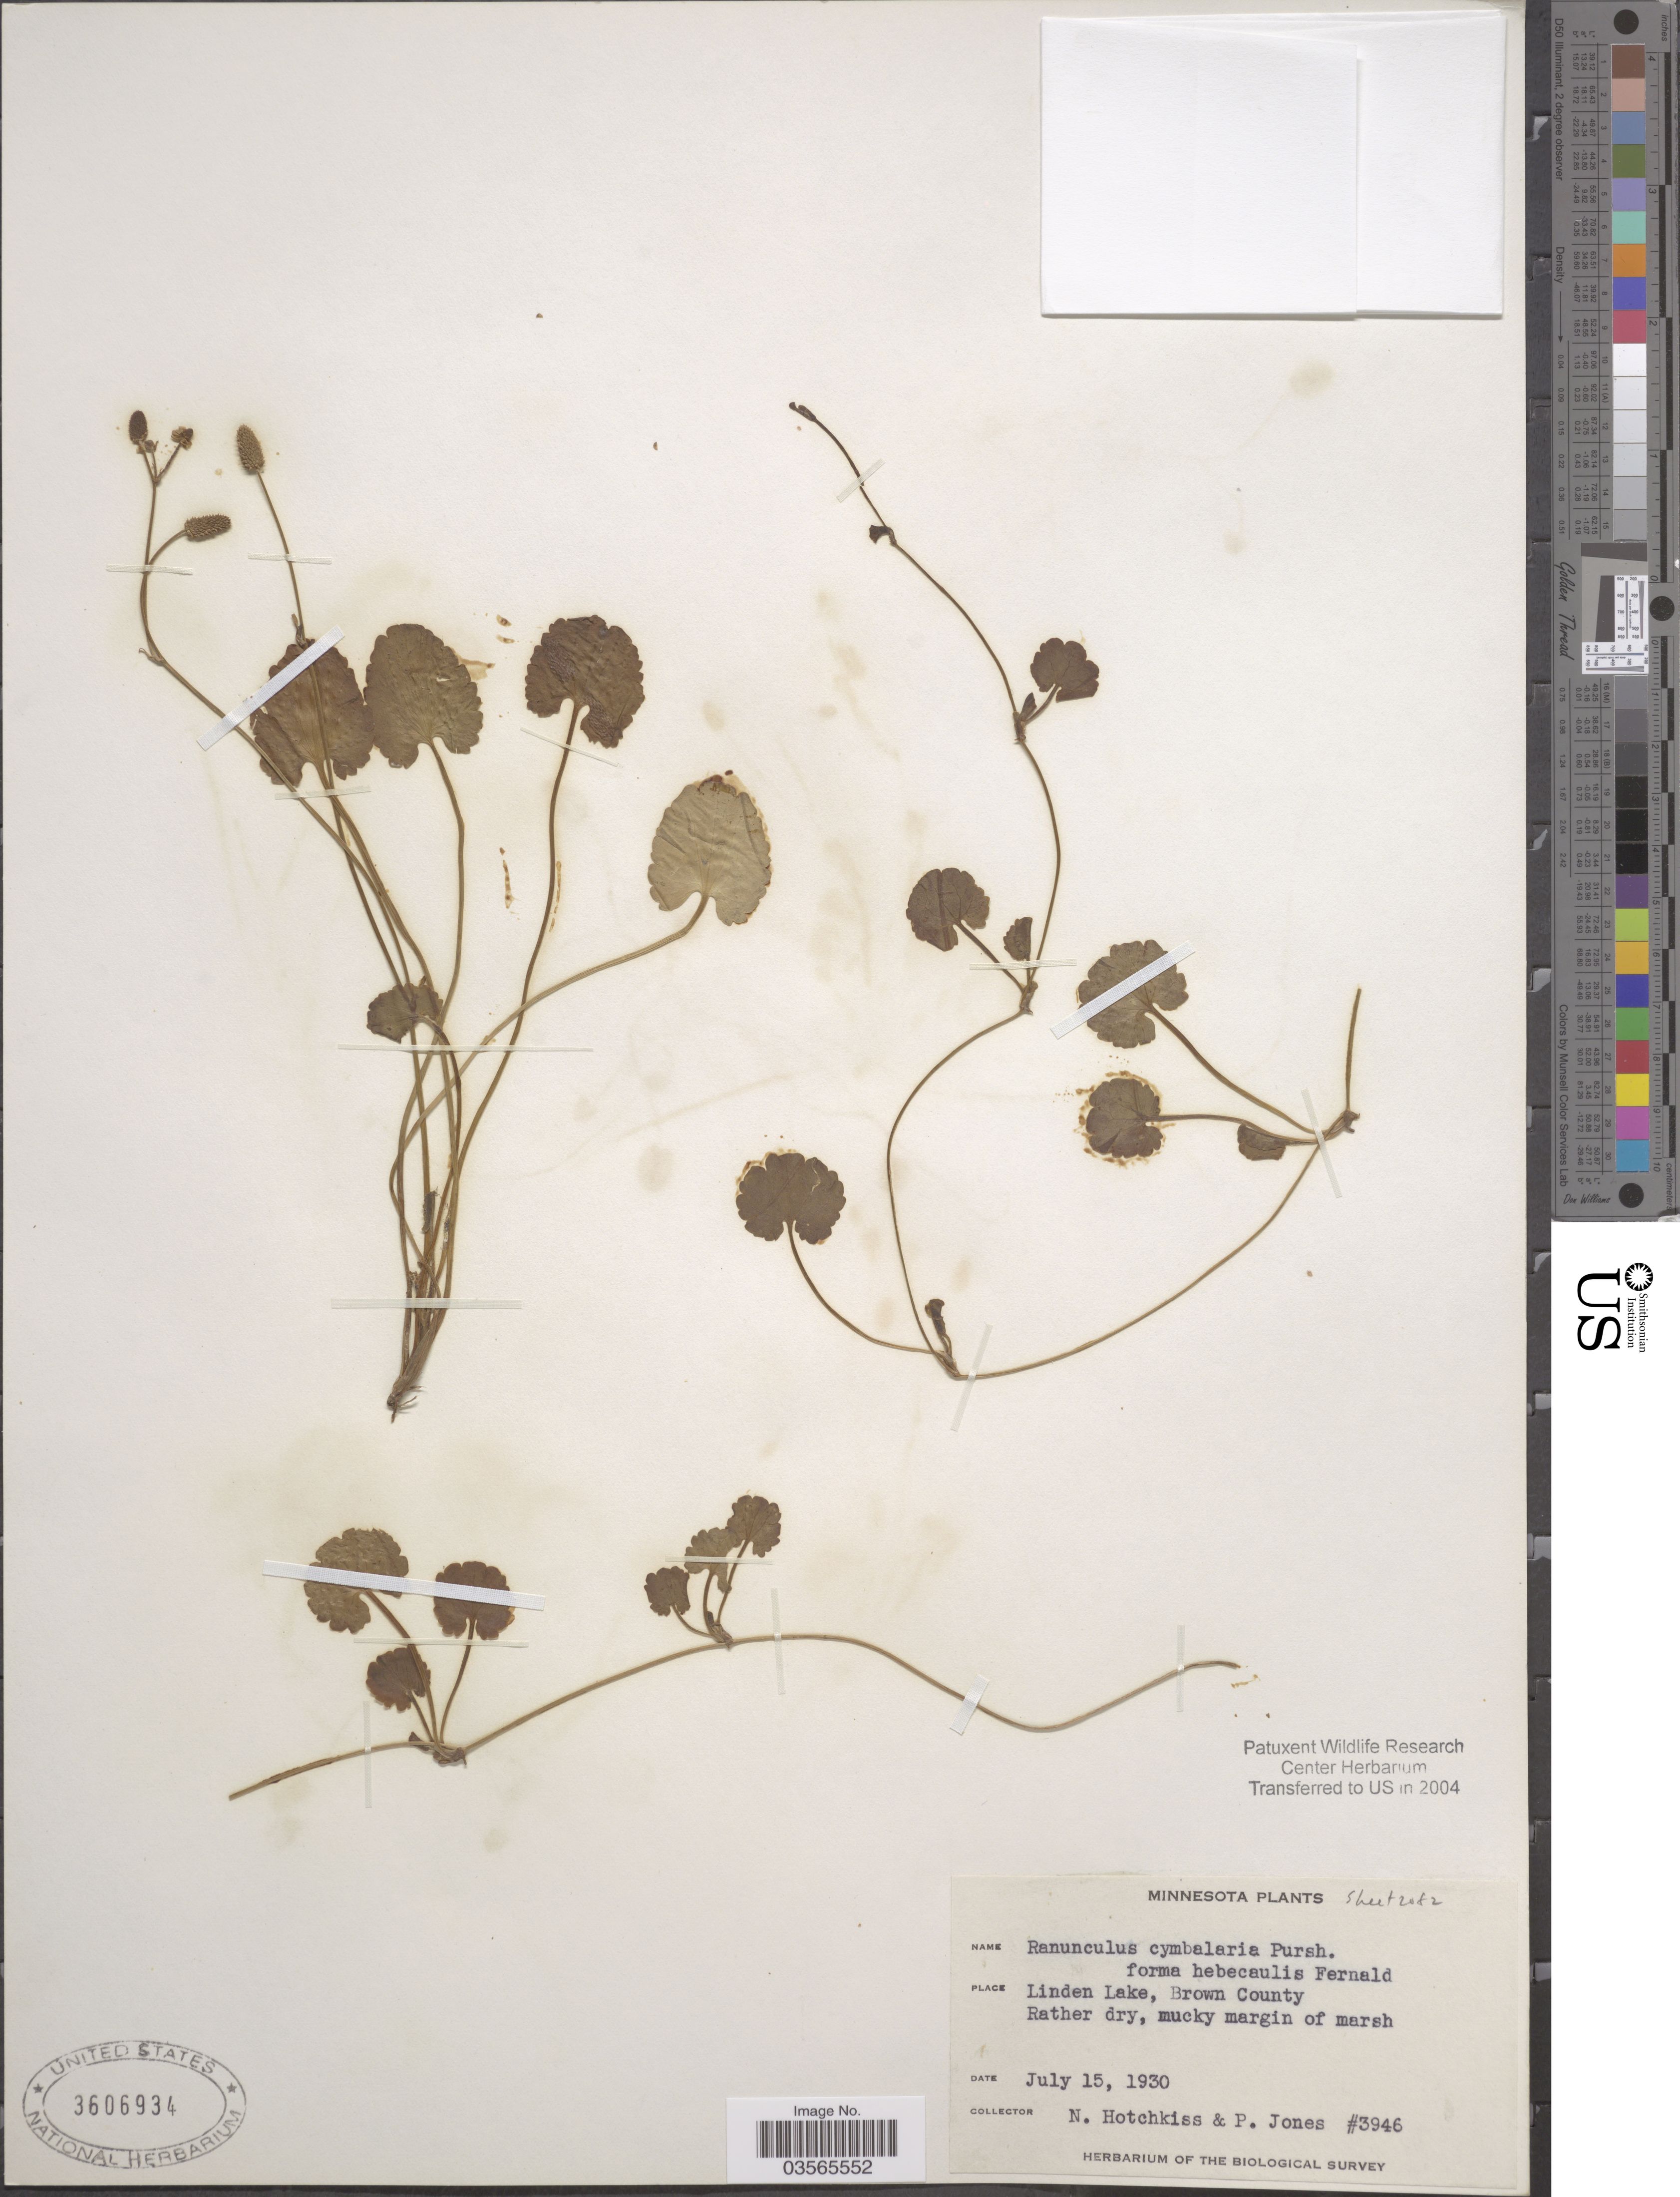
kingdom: Plantae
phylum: Tracheophyta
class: Magnoliopsida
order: Ranunculales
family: Ranunculaceae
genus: Halerpestes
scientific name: Halerpestes cymbalaria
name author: (Pursh) Greene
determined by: Strong, M. T., (US), Smithsonian Institution - National Museum of Natural History (UNITED STATES)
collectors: N. Hotchkiss & P. Jones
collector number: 3946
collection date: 1930-07-15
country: United States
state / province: Minnesota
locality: Linden Lake, Brown County.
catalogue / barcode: US 3606934